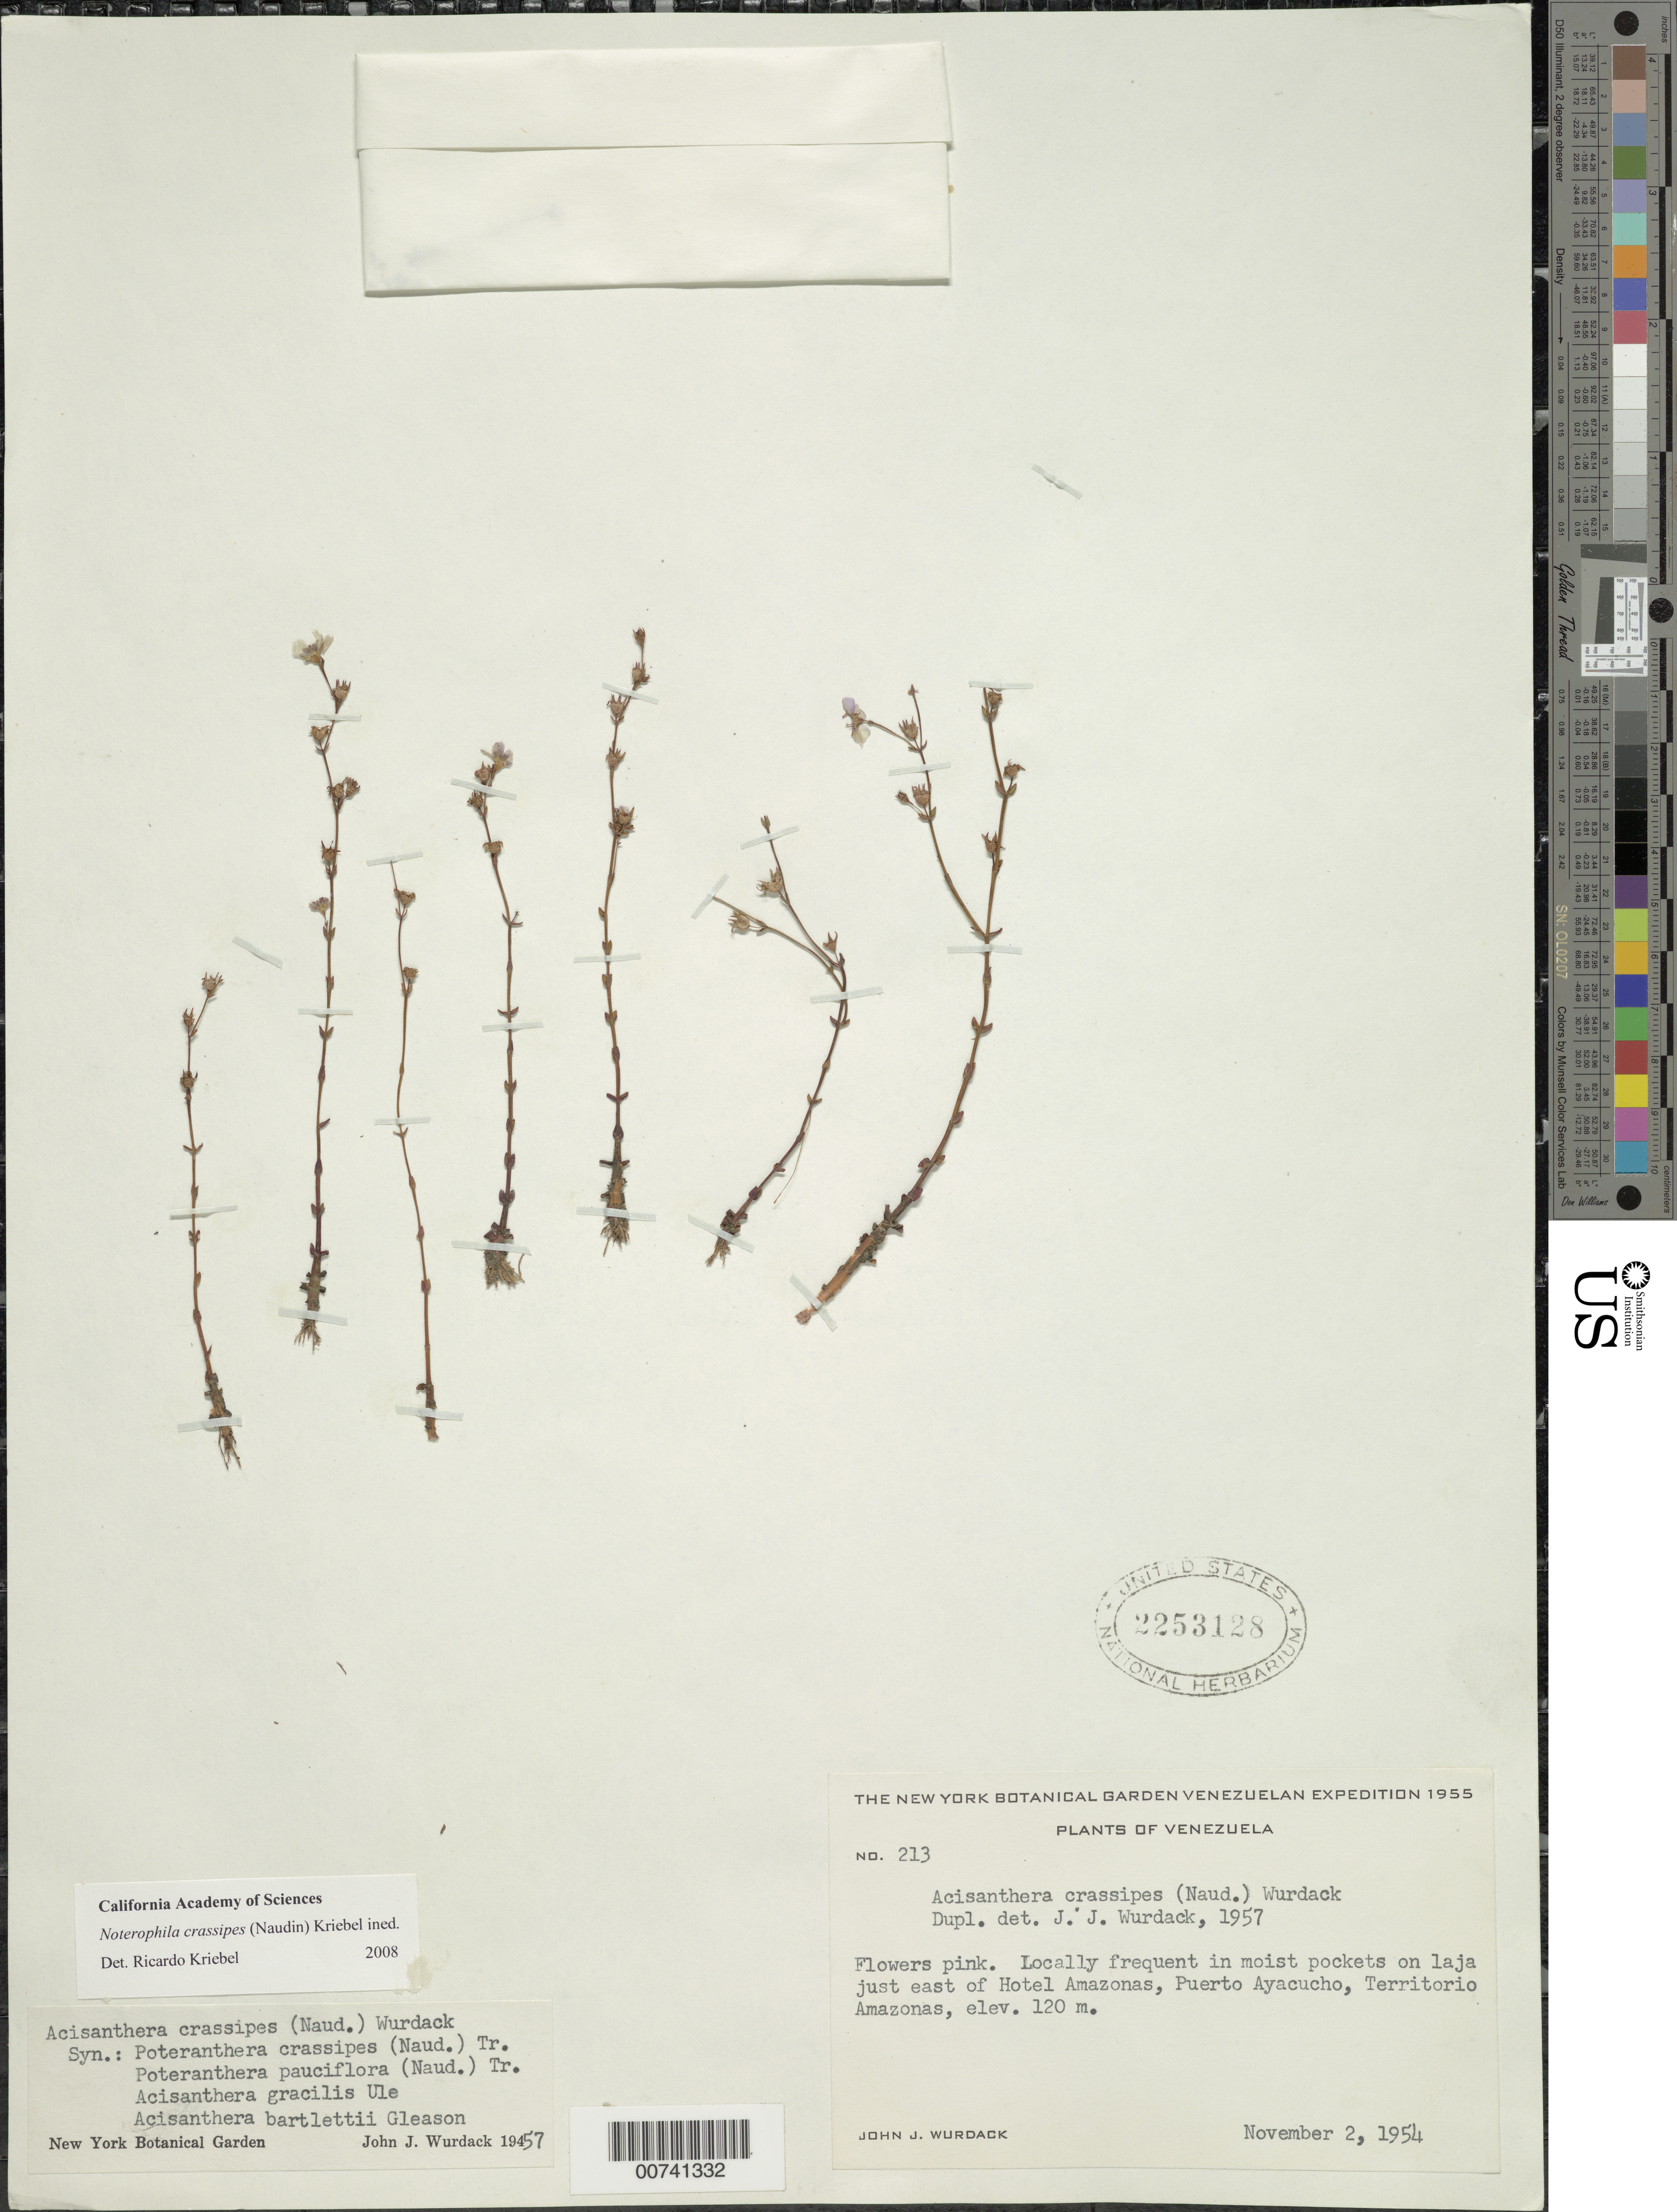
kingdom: Plantae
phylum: Tracheophyta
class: Magnoliopsida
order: Myrtales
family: Melastomataceae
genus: Noterophila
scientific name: Noterophila crassipes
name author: (Naudin) Kriebel & M.J. Rocha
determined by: Nunes da Silva, Diego, (RB), Jardim Botanico do Rio de Janeiro - Herbario (BRAZIL)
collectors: J. J. Wurdack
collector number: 213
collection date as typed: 2-Nov-54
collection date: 1954-11-02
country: Venezuela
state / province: Amazonas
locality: Puerto Ayacucho, Hotel Amazonas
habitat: Moist pockets on laja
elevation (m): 120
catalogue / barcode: US 2253128